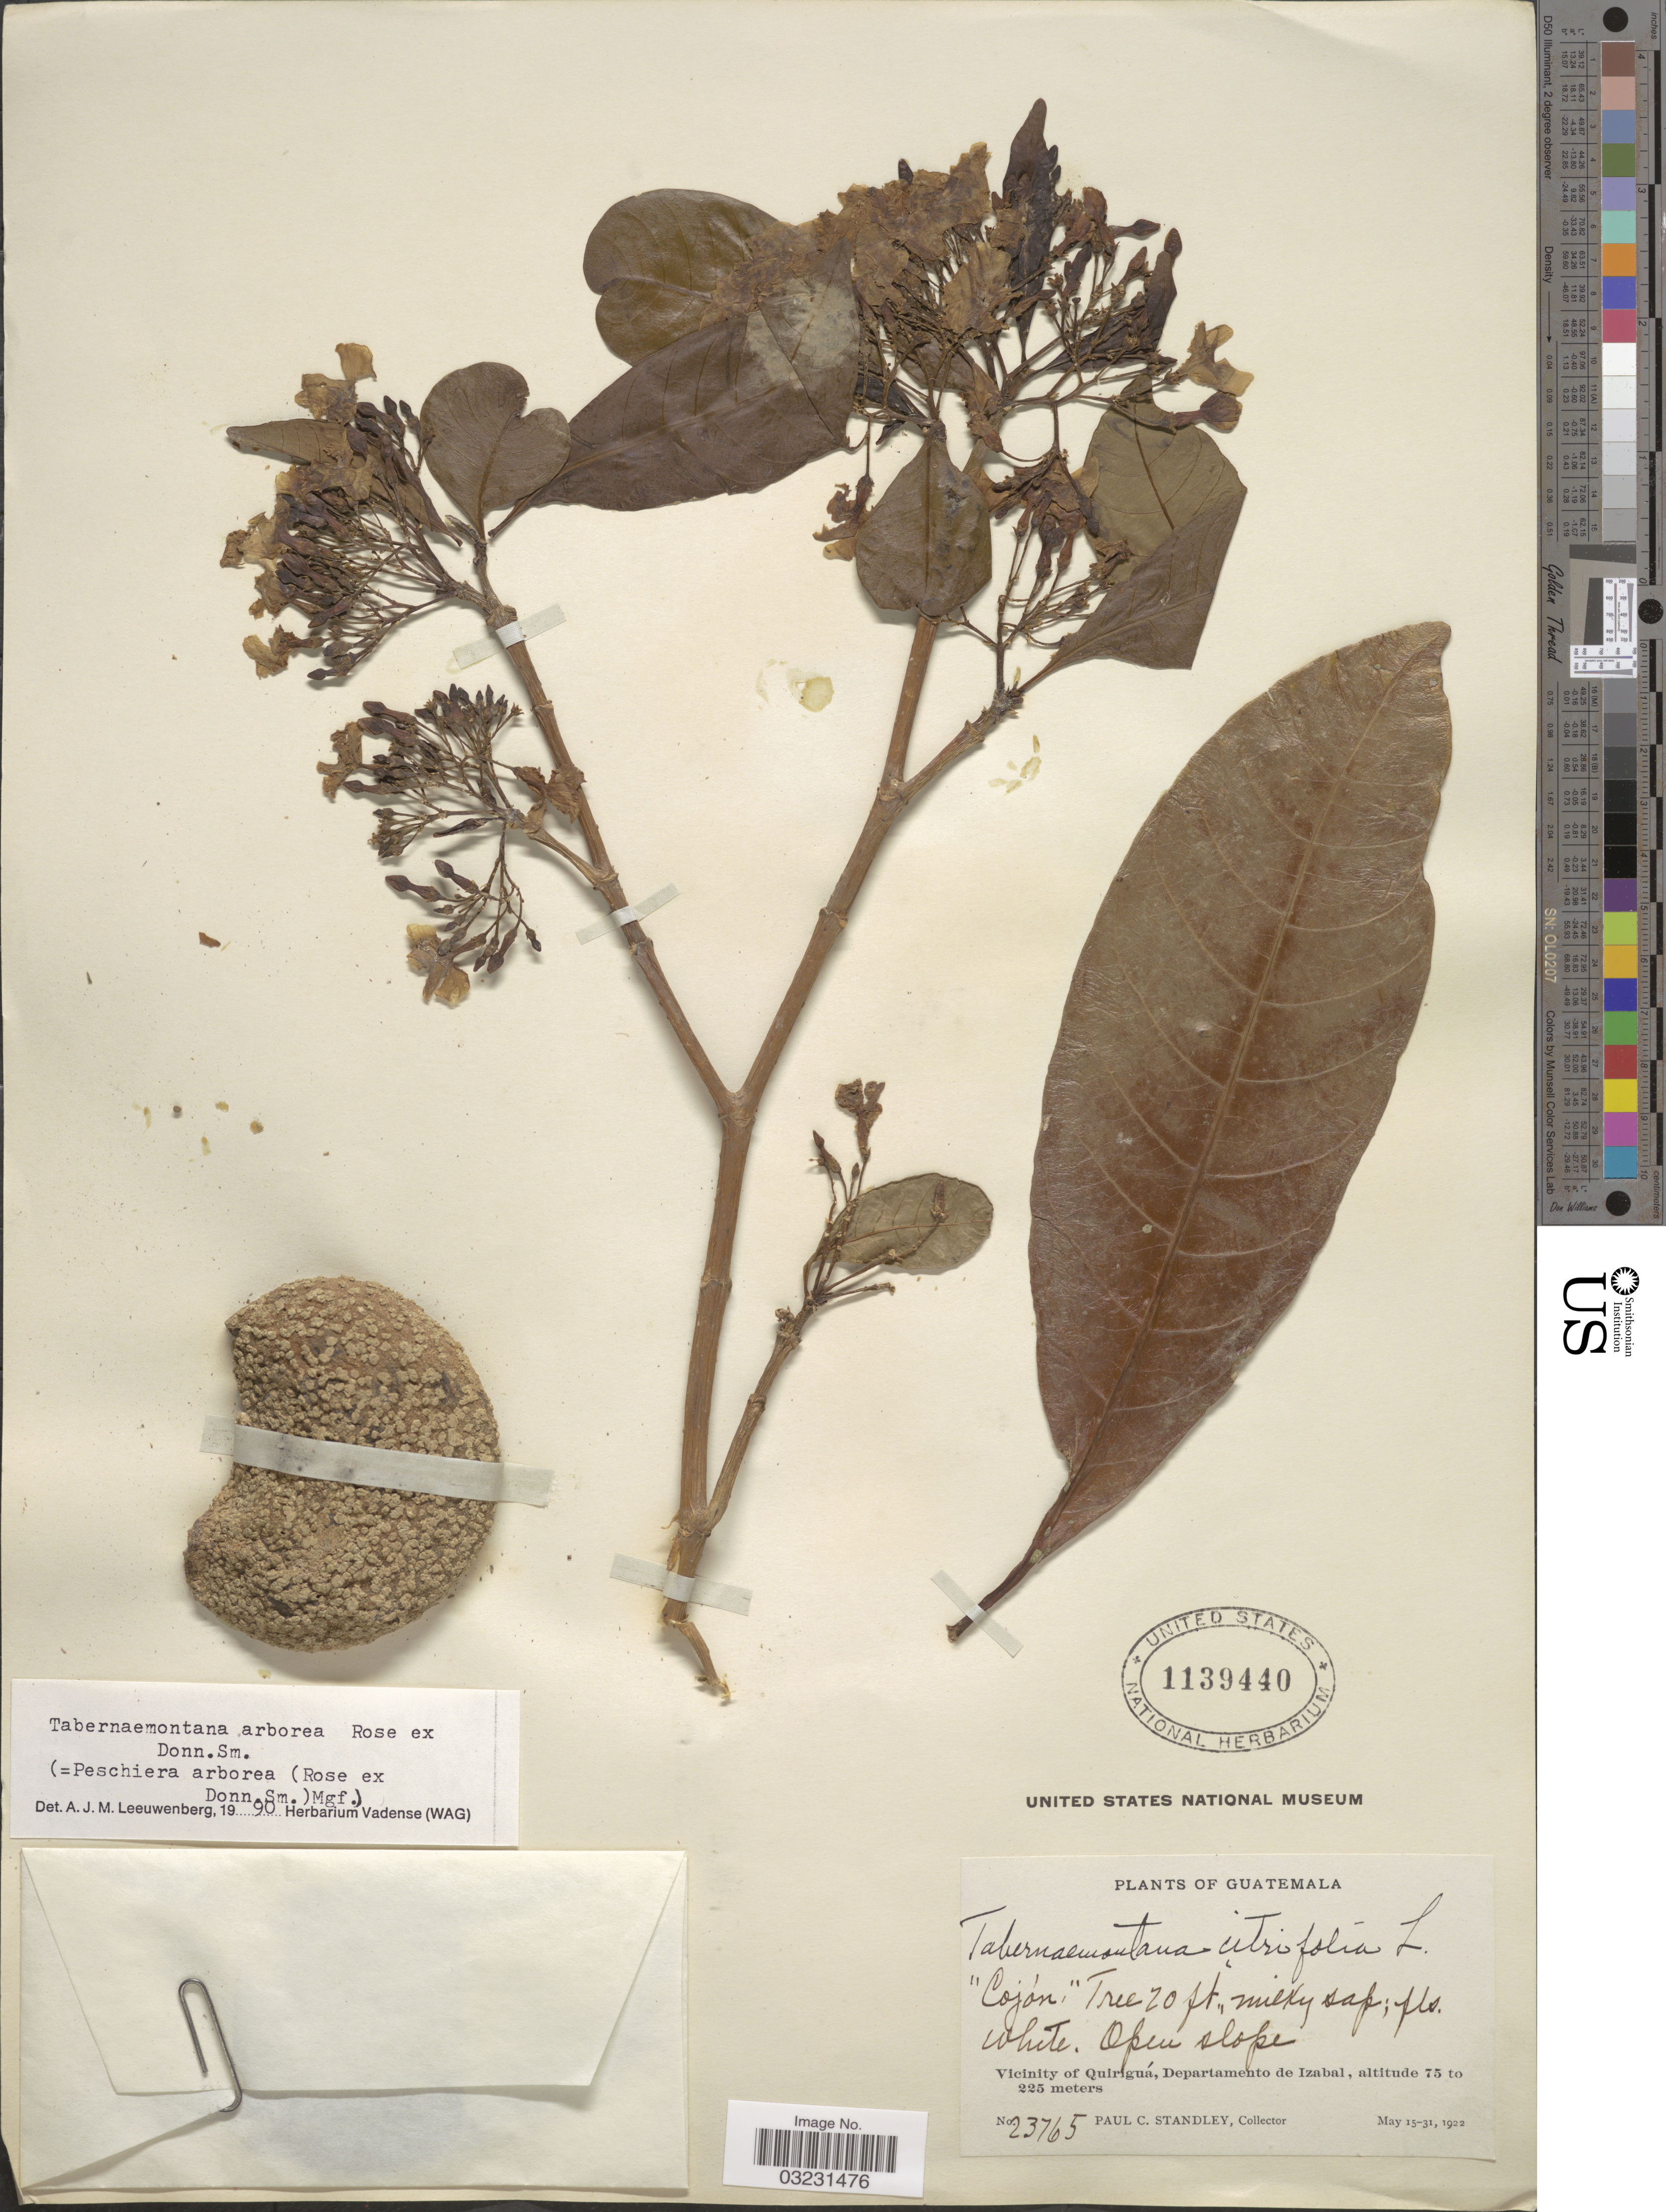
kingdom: Plantae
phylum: Tracheophyta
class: Magnoliopsida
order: Gentianales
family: Apocynaceae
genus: Tabernaemontana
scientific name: Tabernaemontana arborea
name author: Rose in Donn. Sm.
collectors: P. C. Standley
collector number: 23765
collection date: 1922-05-15/1922-05-31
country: Guatemala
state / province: Izabal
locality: Vicinity of Quiriguá, Departamento de Izabal.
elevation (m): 75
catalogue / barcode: US 1139440